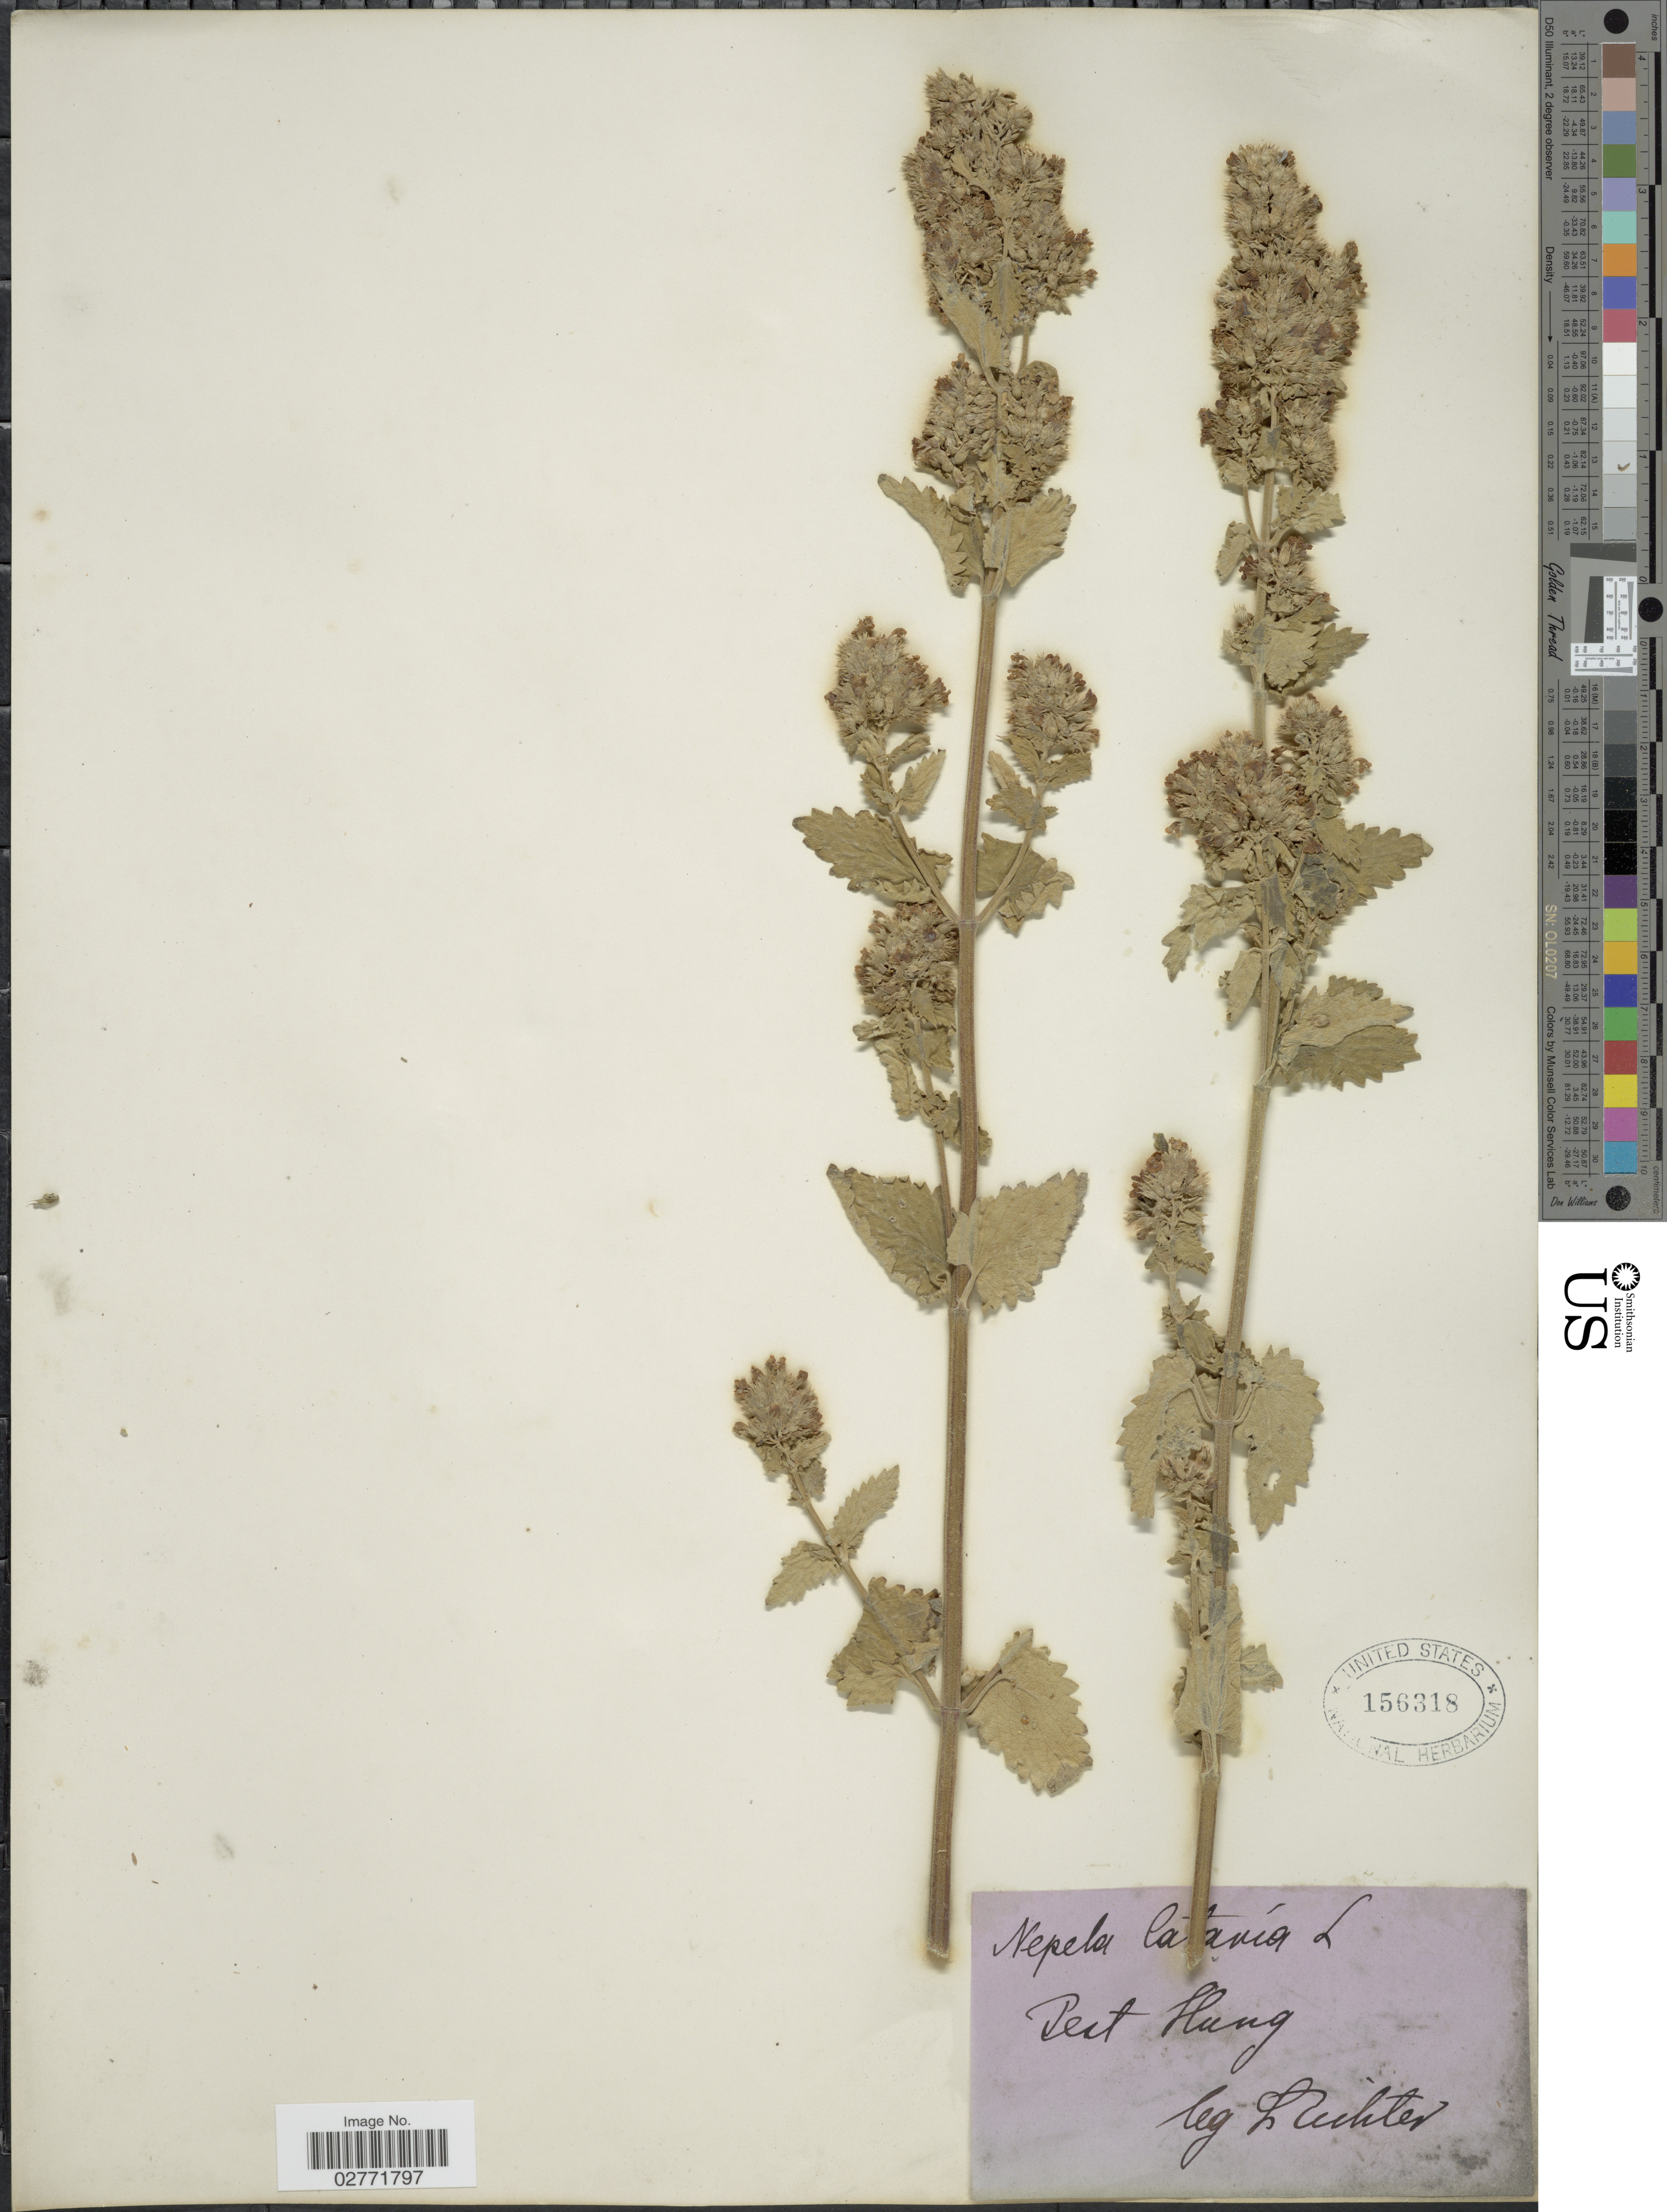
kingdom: Plantae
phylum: Tracheophyta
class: Magnoliopsida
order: Lamiales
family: Lamiaceae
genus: Nepeta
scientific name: Nepeta cataria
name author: L.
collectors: -- Richter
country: Hungary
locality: Pest Hung.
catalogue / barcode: US 156318